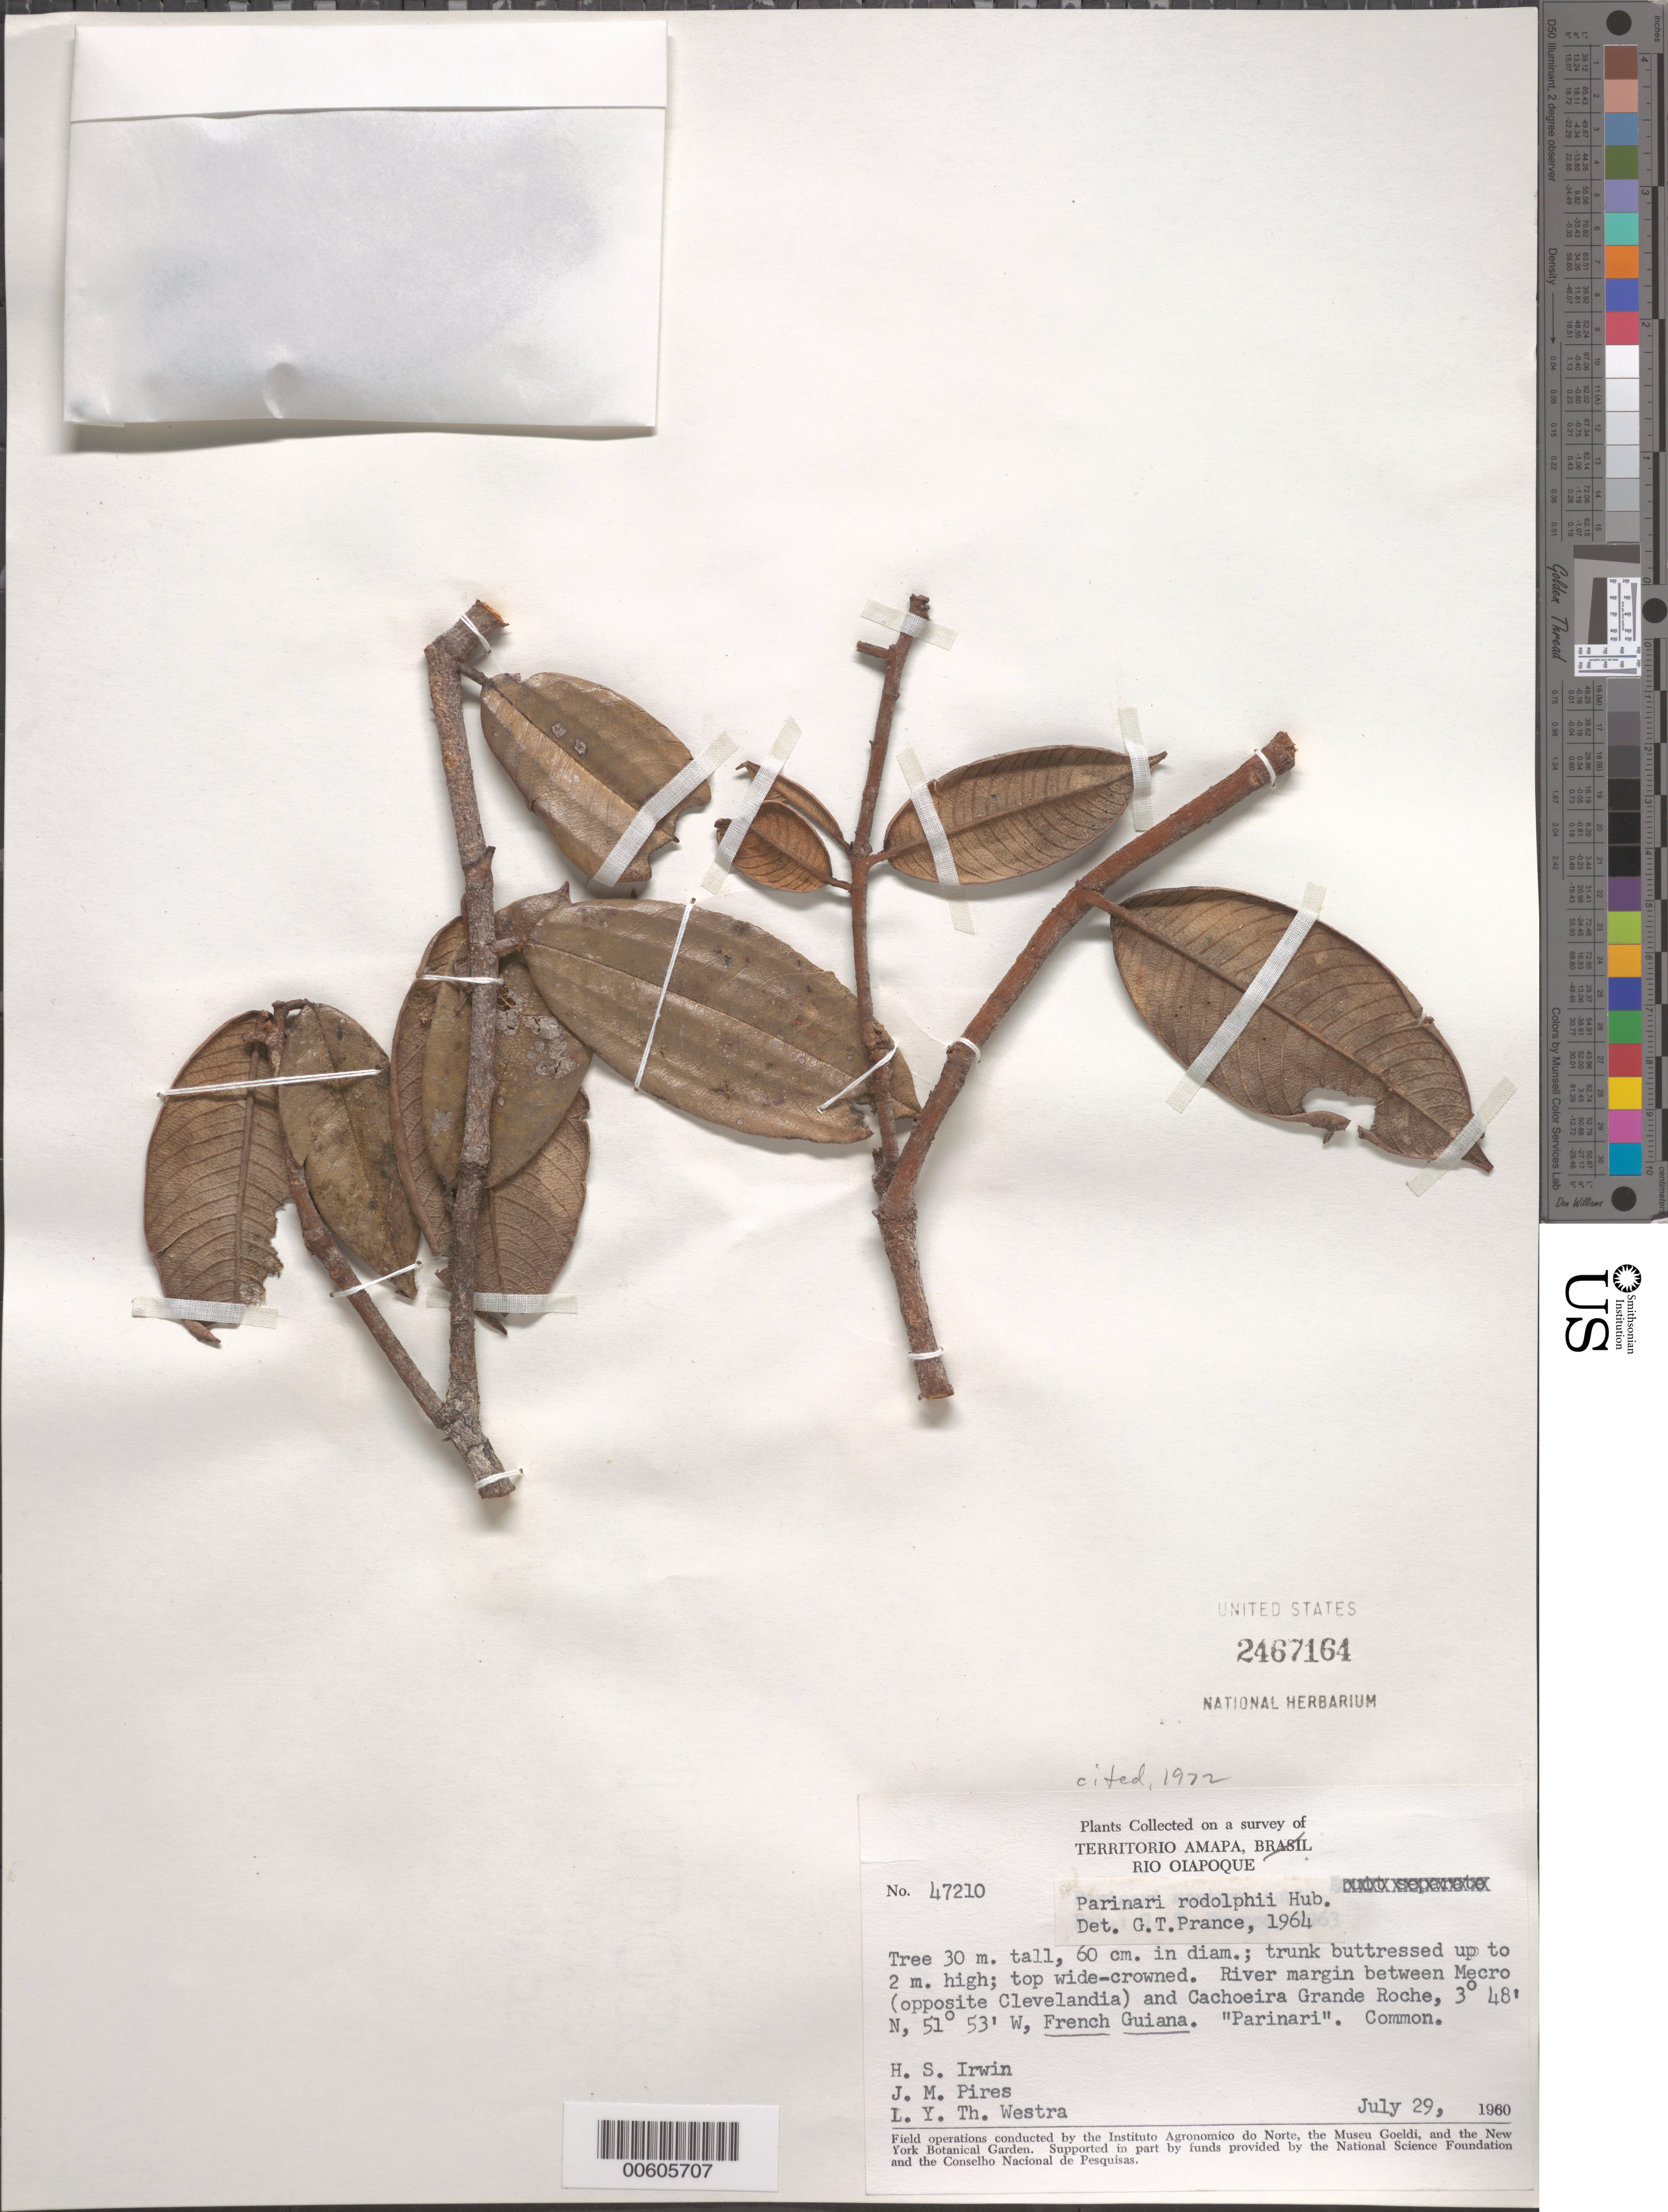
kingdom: Plantae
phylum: Tracheophyta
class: Magnoliopsida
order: Malpighiales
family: Chrysobalanaceae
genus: Parinari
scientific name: Parinari rodolphii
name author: Huber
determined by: Prance, G. T.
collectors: H. Irwin, M. J. Pires & L. Y. T. Westra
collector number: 47210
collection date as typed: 29-Jul-60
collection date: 1960-07-29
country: French Guiana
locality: Mecro, betw. Mecro & Cachoeira Grande Roche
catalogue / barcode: US 2467164